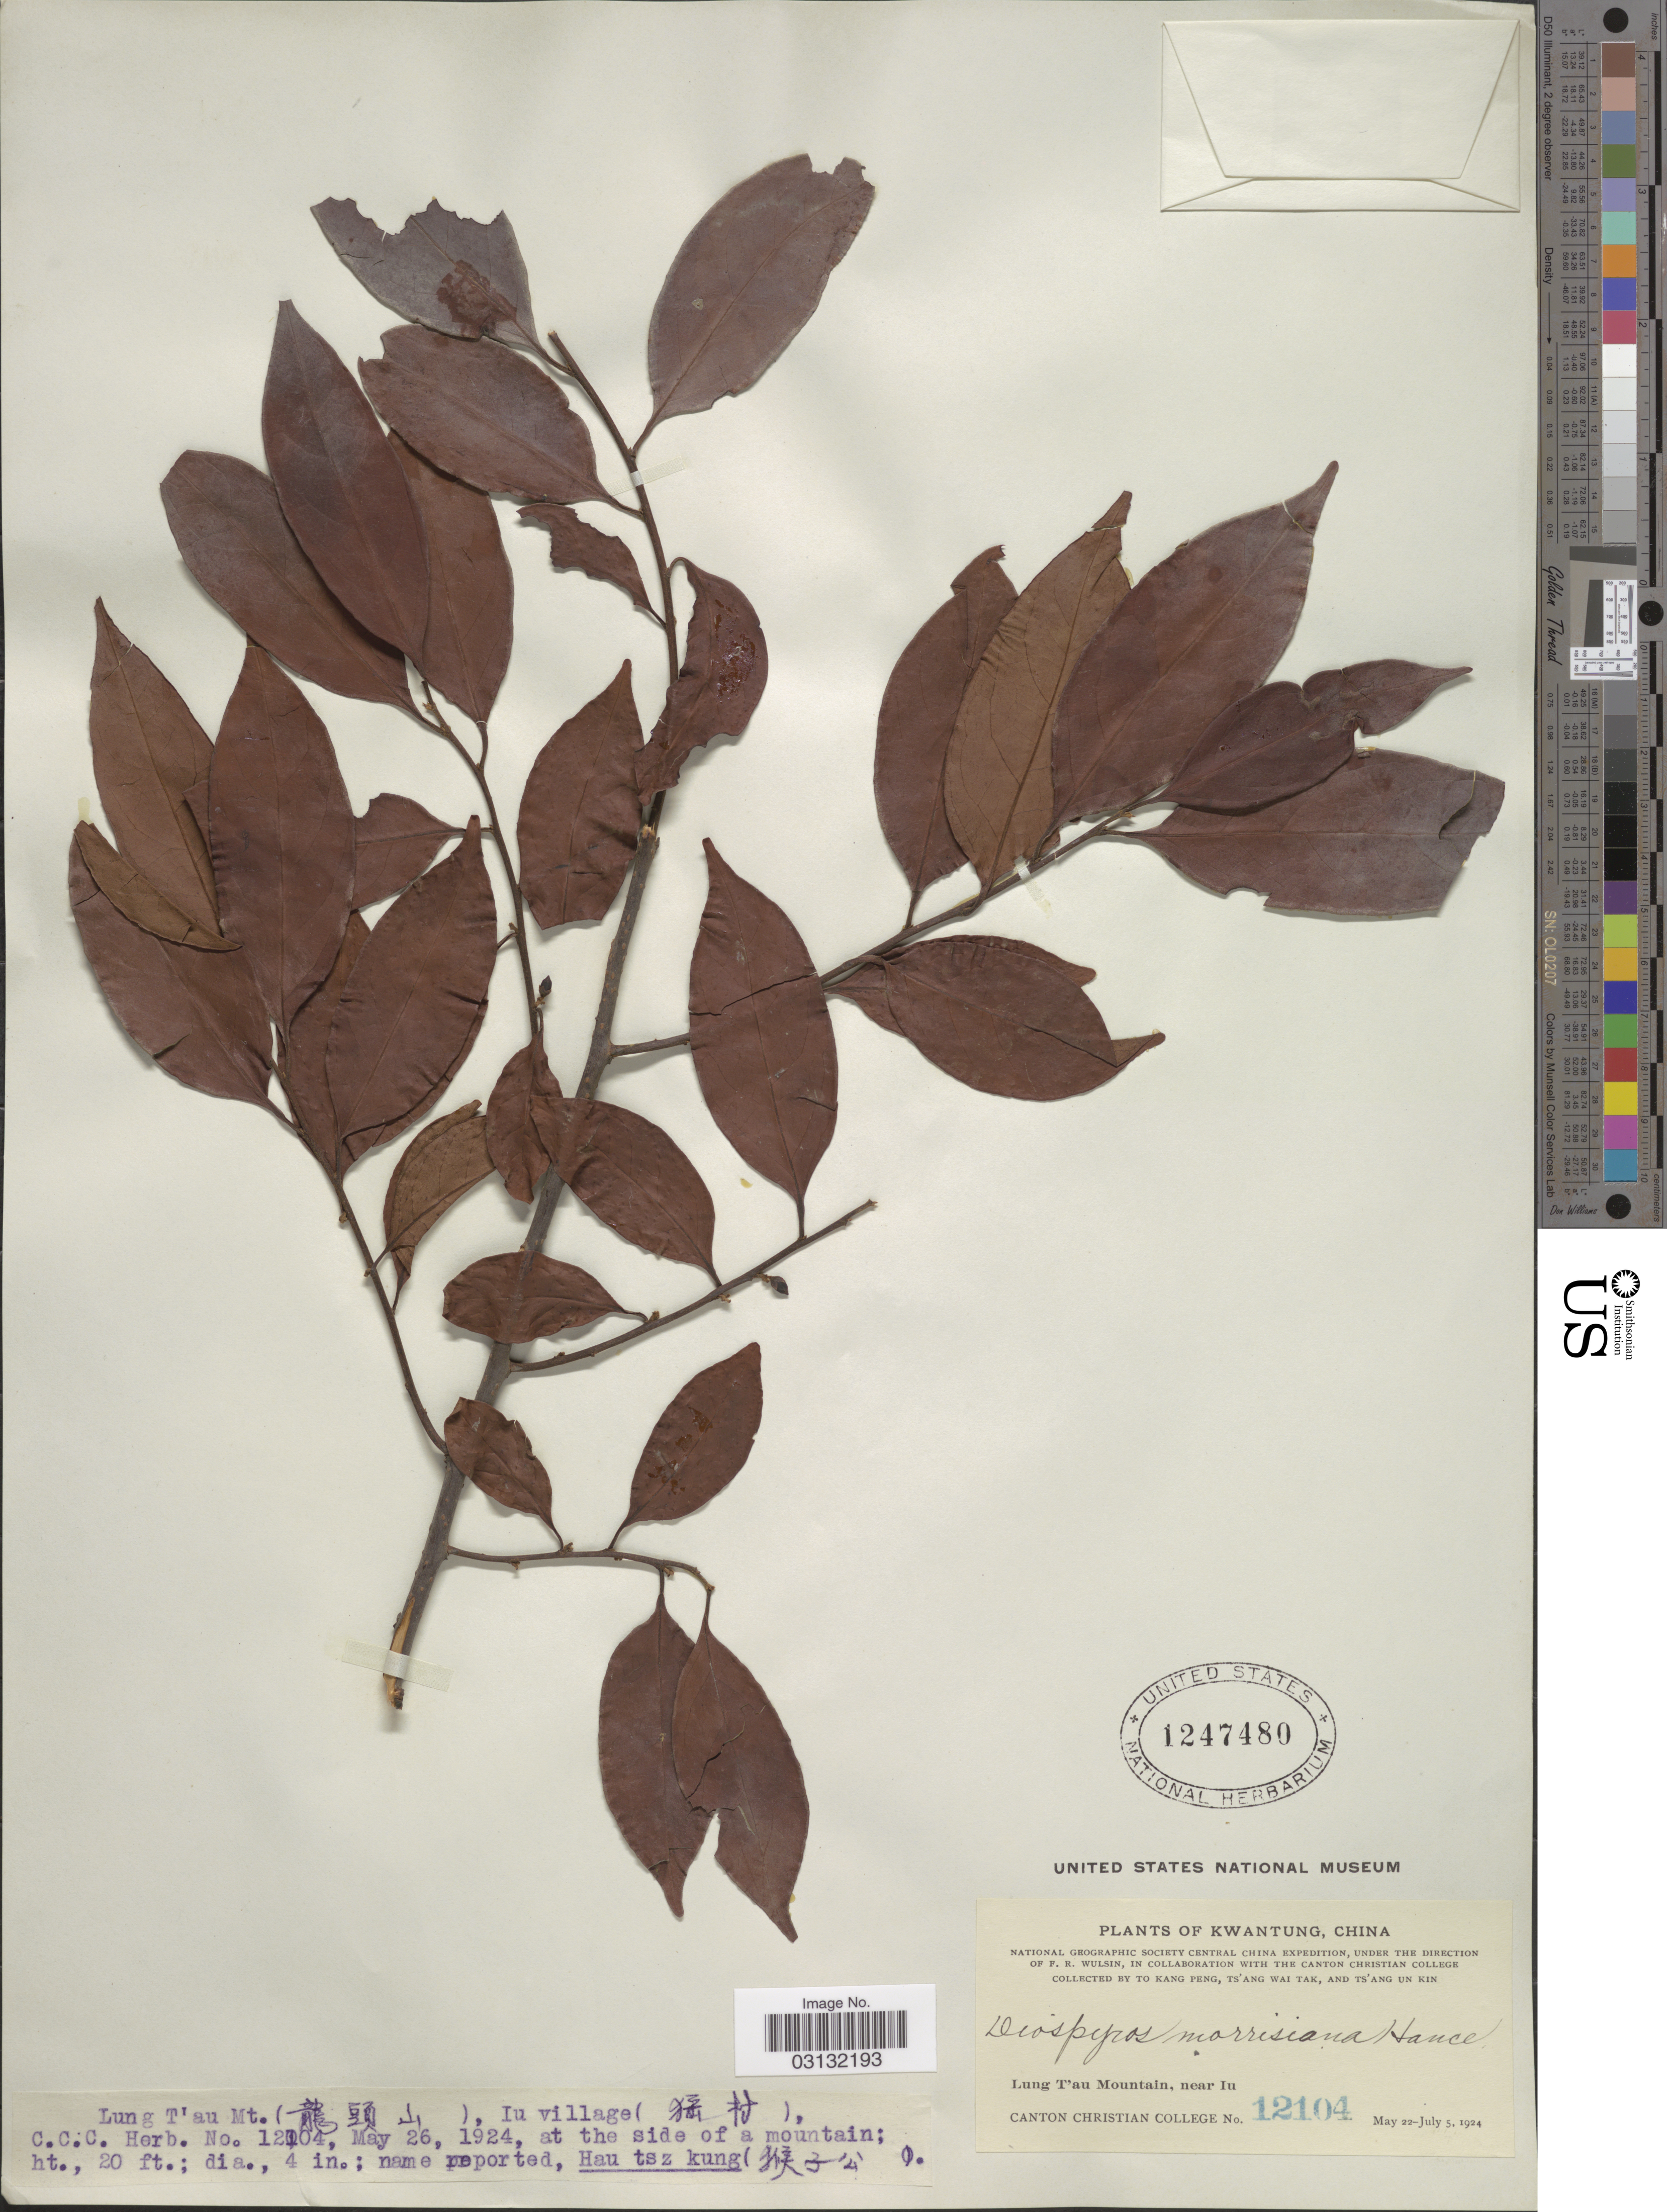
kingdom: Plantae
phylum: Tracheophyta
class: Magnoliopsida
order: Ericales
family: Ebenaceae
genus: Diospyros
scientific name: Diospyros morrisiana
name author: Hance in Walp.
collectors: To Kang P'eng, W. T. Tsang & Ts' Ang Un Kin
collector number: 12104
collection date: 1924-05-26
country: China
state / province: Guangdong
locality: Kwangtung, Lung T'au Mountain, near Iu, Iu village X, at the side of a mountain.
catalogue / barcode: US 1247480